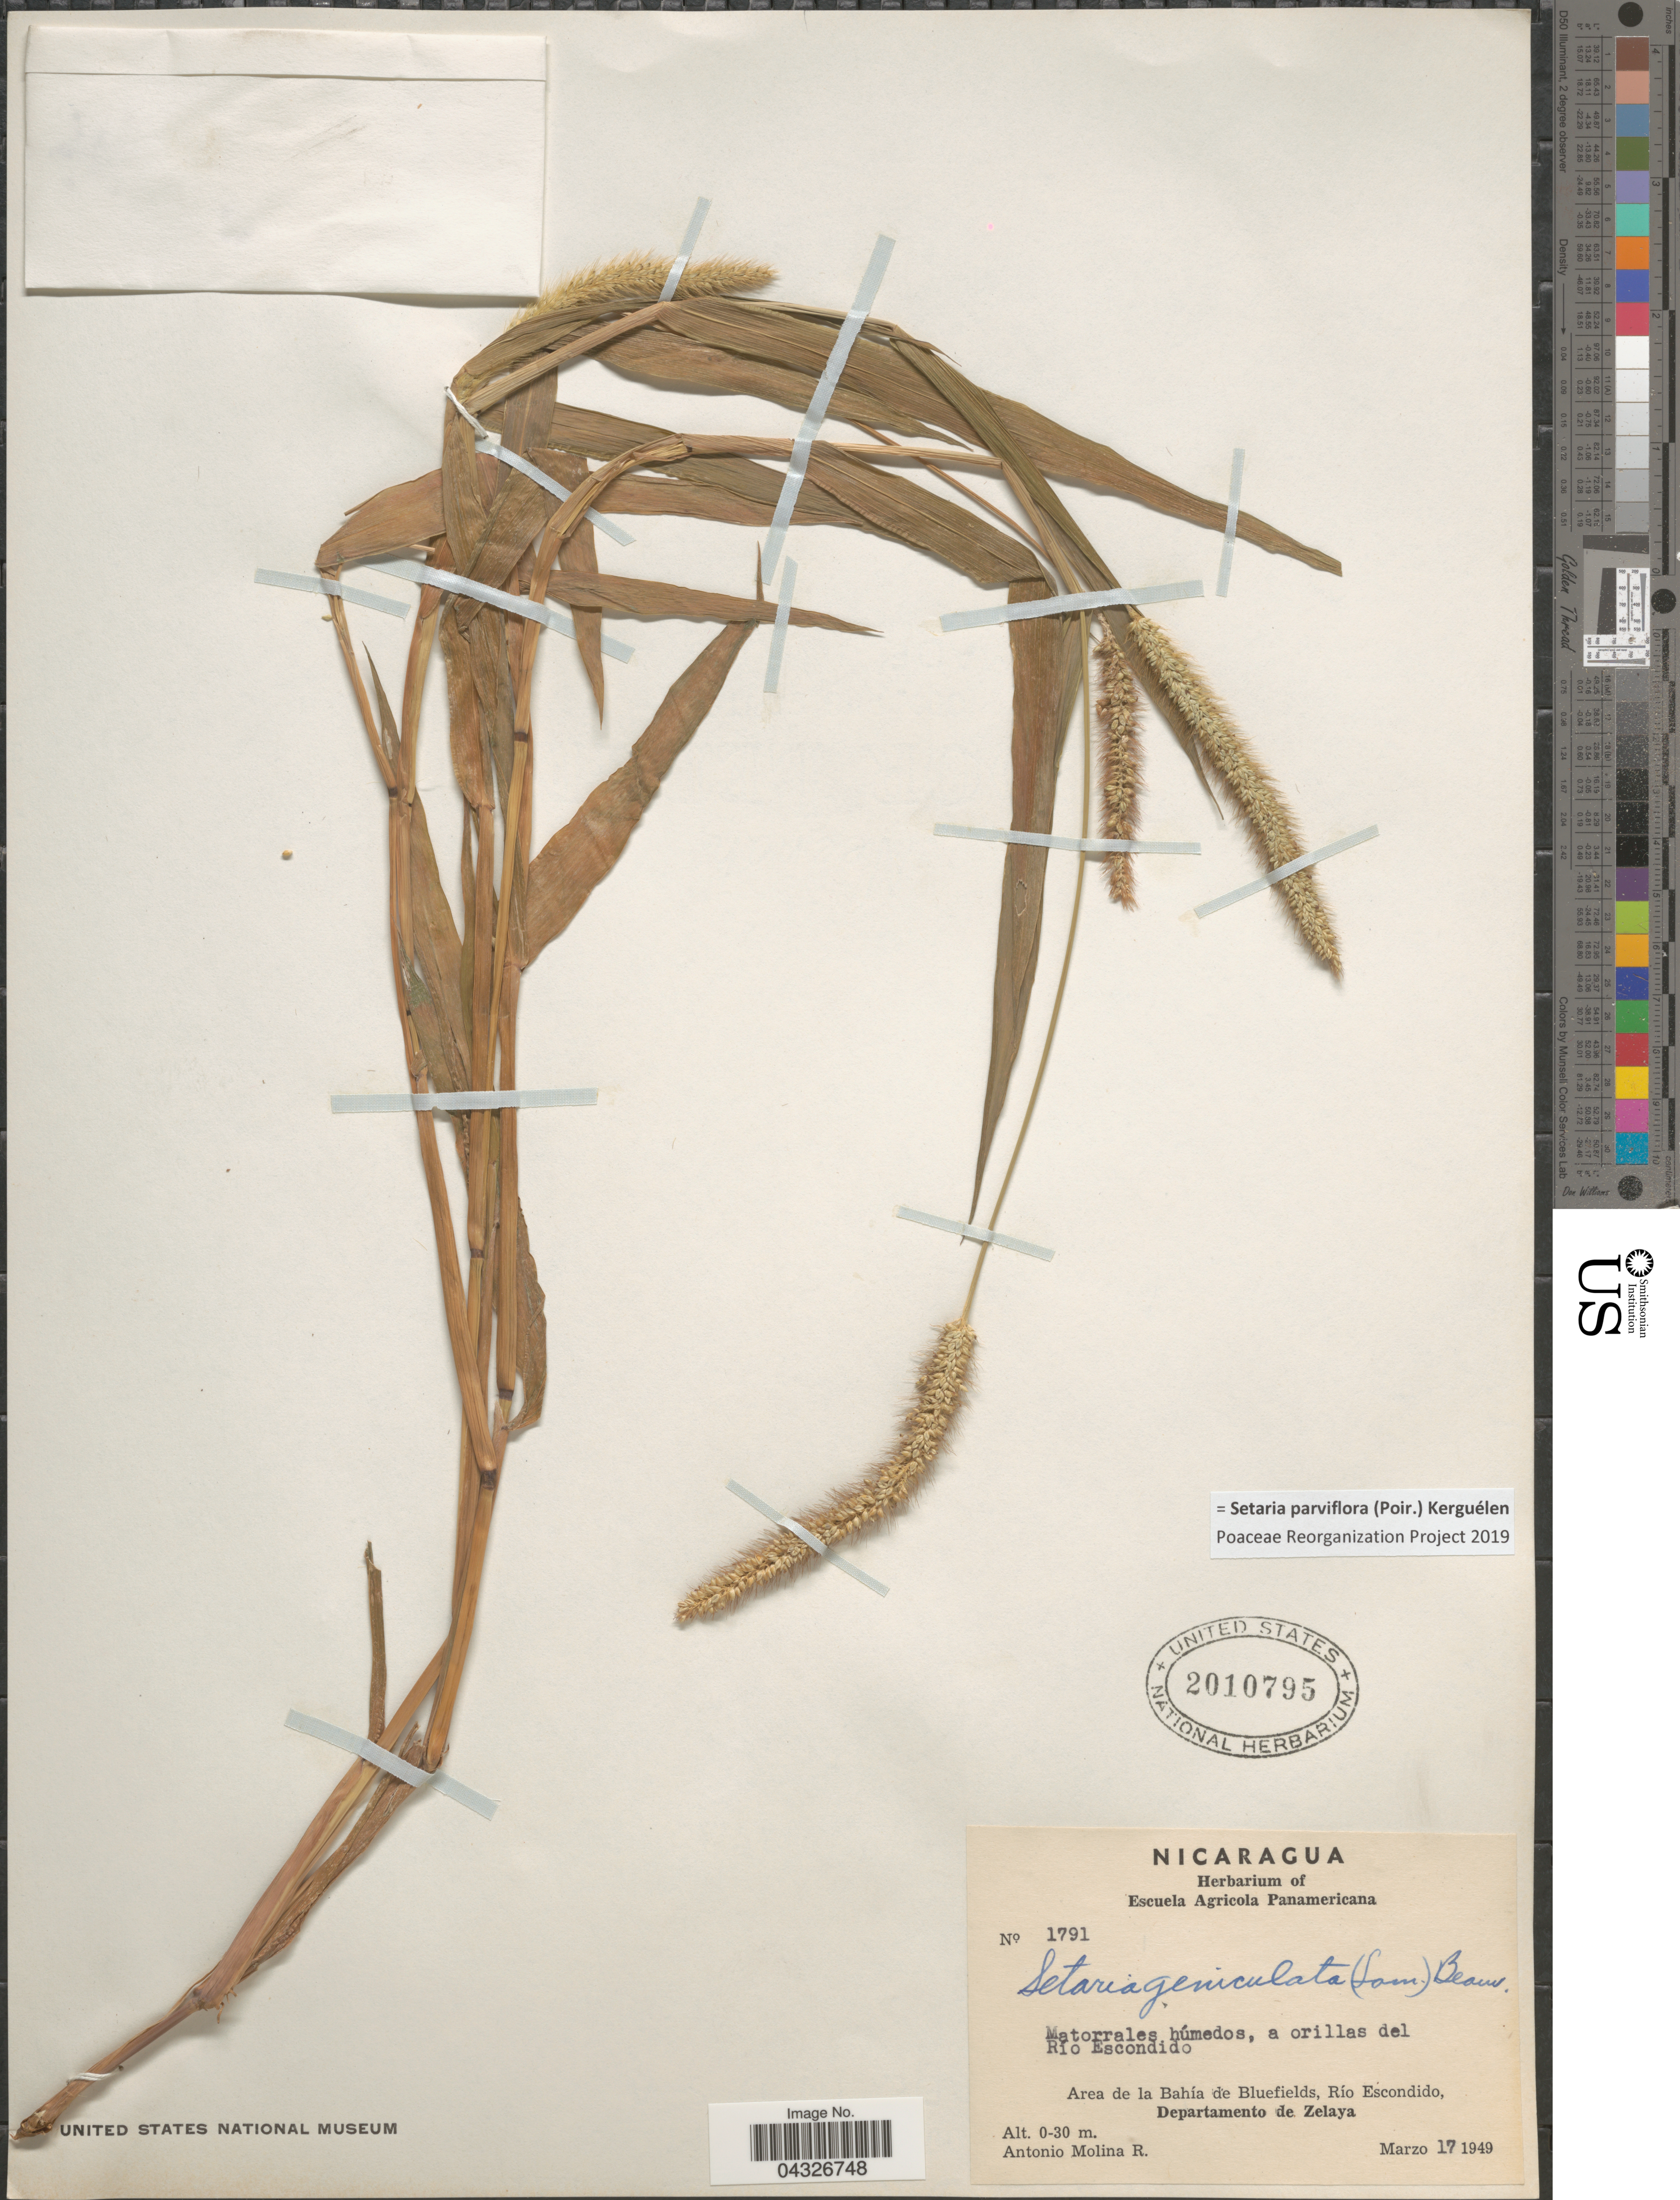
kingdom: Plantae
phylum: Tracheophyta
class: Liliopsida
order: Poales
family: Poaceae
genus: Setaria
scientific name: Setaria parviflora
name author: (Poir.) Kerguélen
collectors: A. Molina R.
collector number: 1791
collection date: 1949-03-17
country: Nicaragua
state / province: Atlántico Sur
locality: Matorrales húmedos, a orillas del Río Escondido. Area de la Bahía de Bluefields, Río Escondido. Departamento de Zelaya.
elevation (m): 0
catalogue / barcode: US 2010795